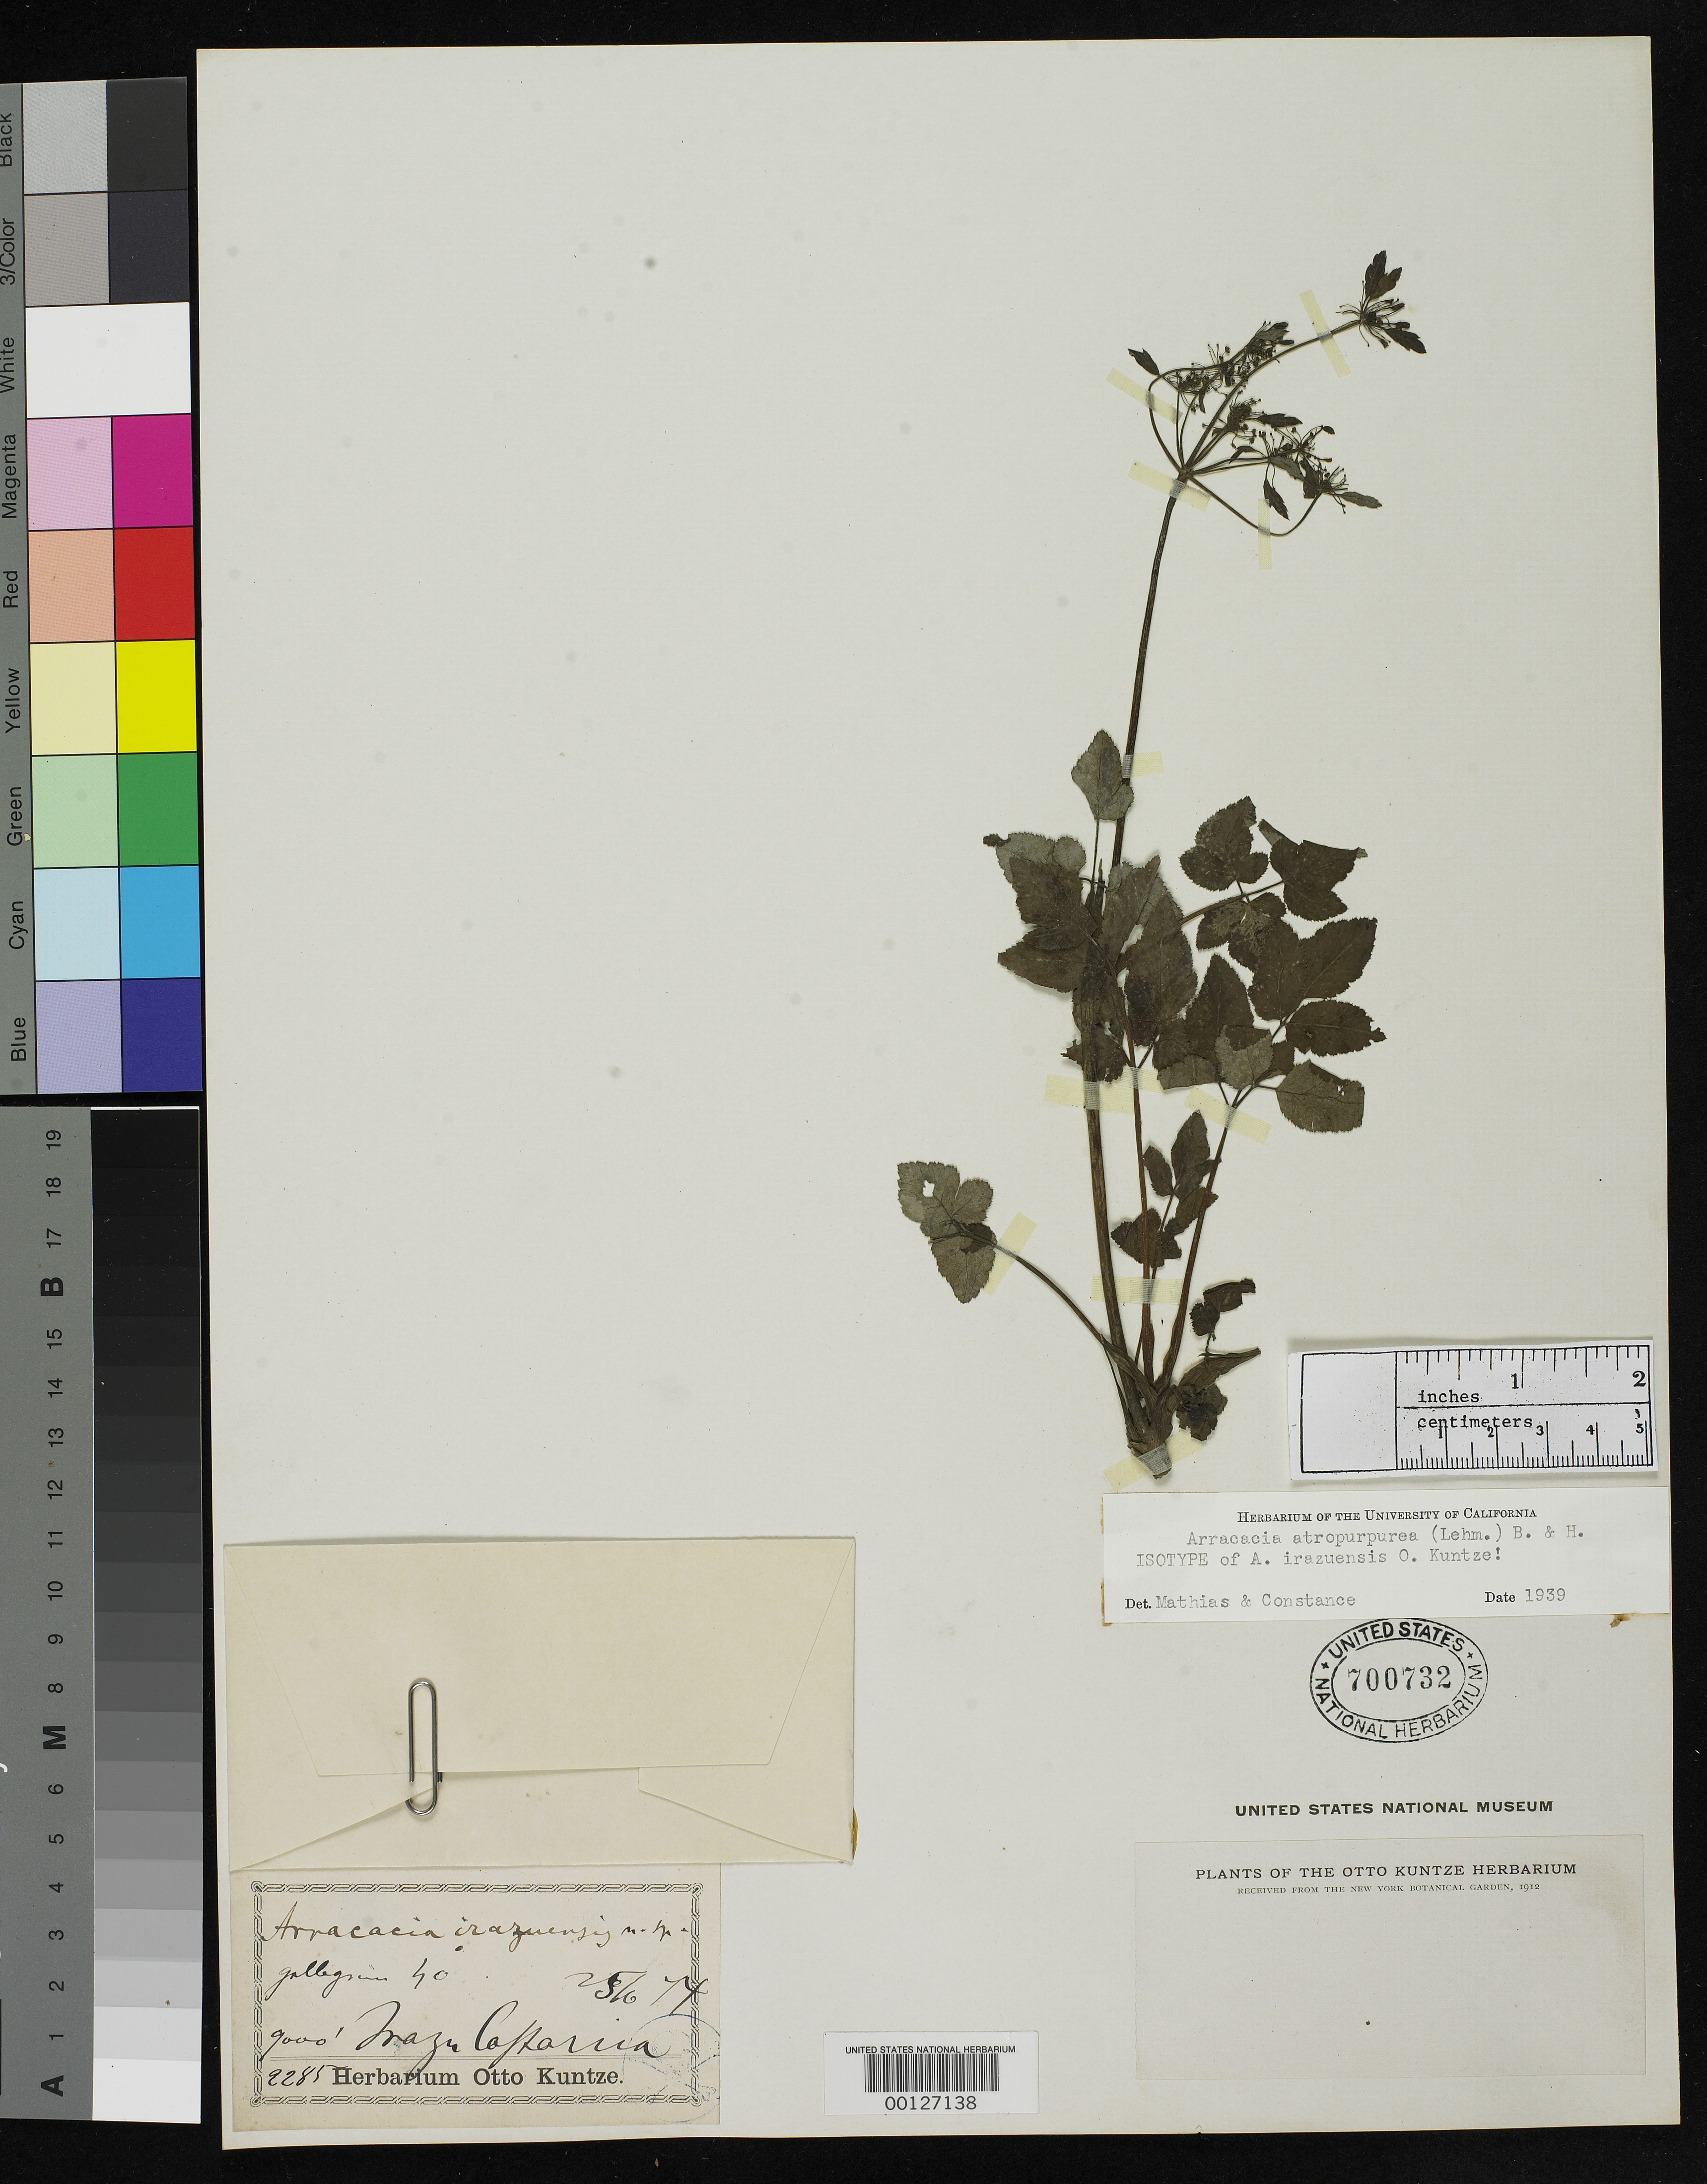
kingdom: Plantae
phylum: Tracheophyta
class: Magnoliopsida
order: Apiales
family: Apiaceae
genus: Arracacia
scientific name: Arracacia irazuensis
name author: Kuntze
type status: Isotype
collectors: C.E.O. Kuntze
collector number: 2285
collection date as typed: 23 Jun 1874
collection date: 1874-06-23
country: Costa Rica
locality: Irazu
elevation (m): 2743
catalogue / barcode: US 700732